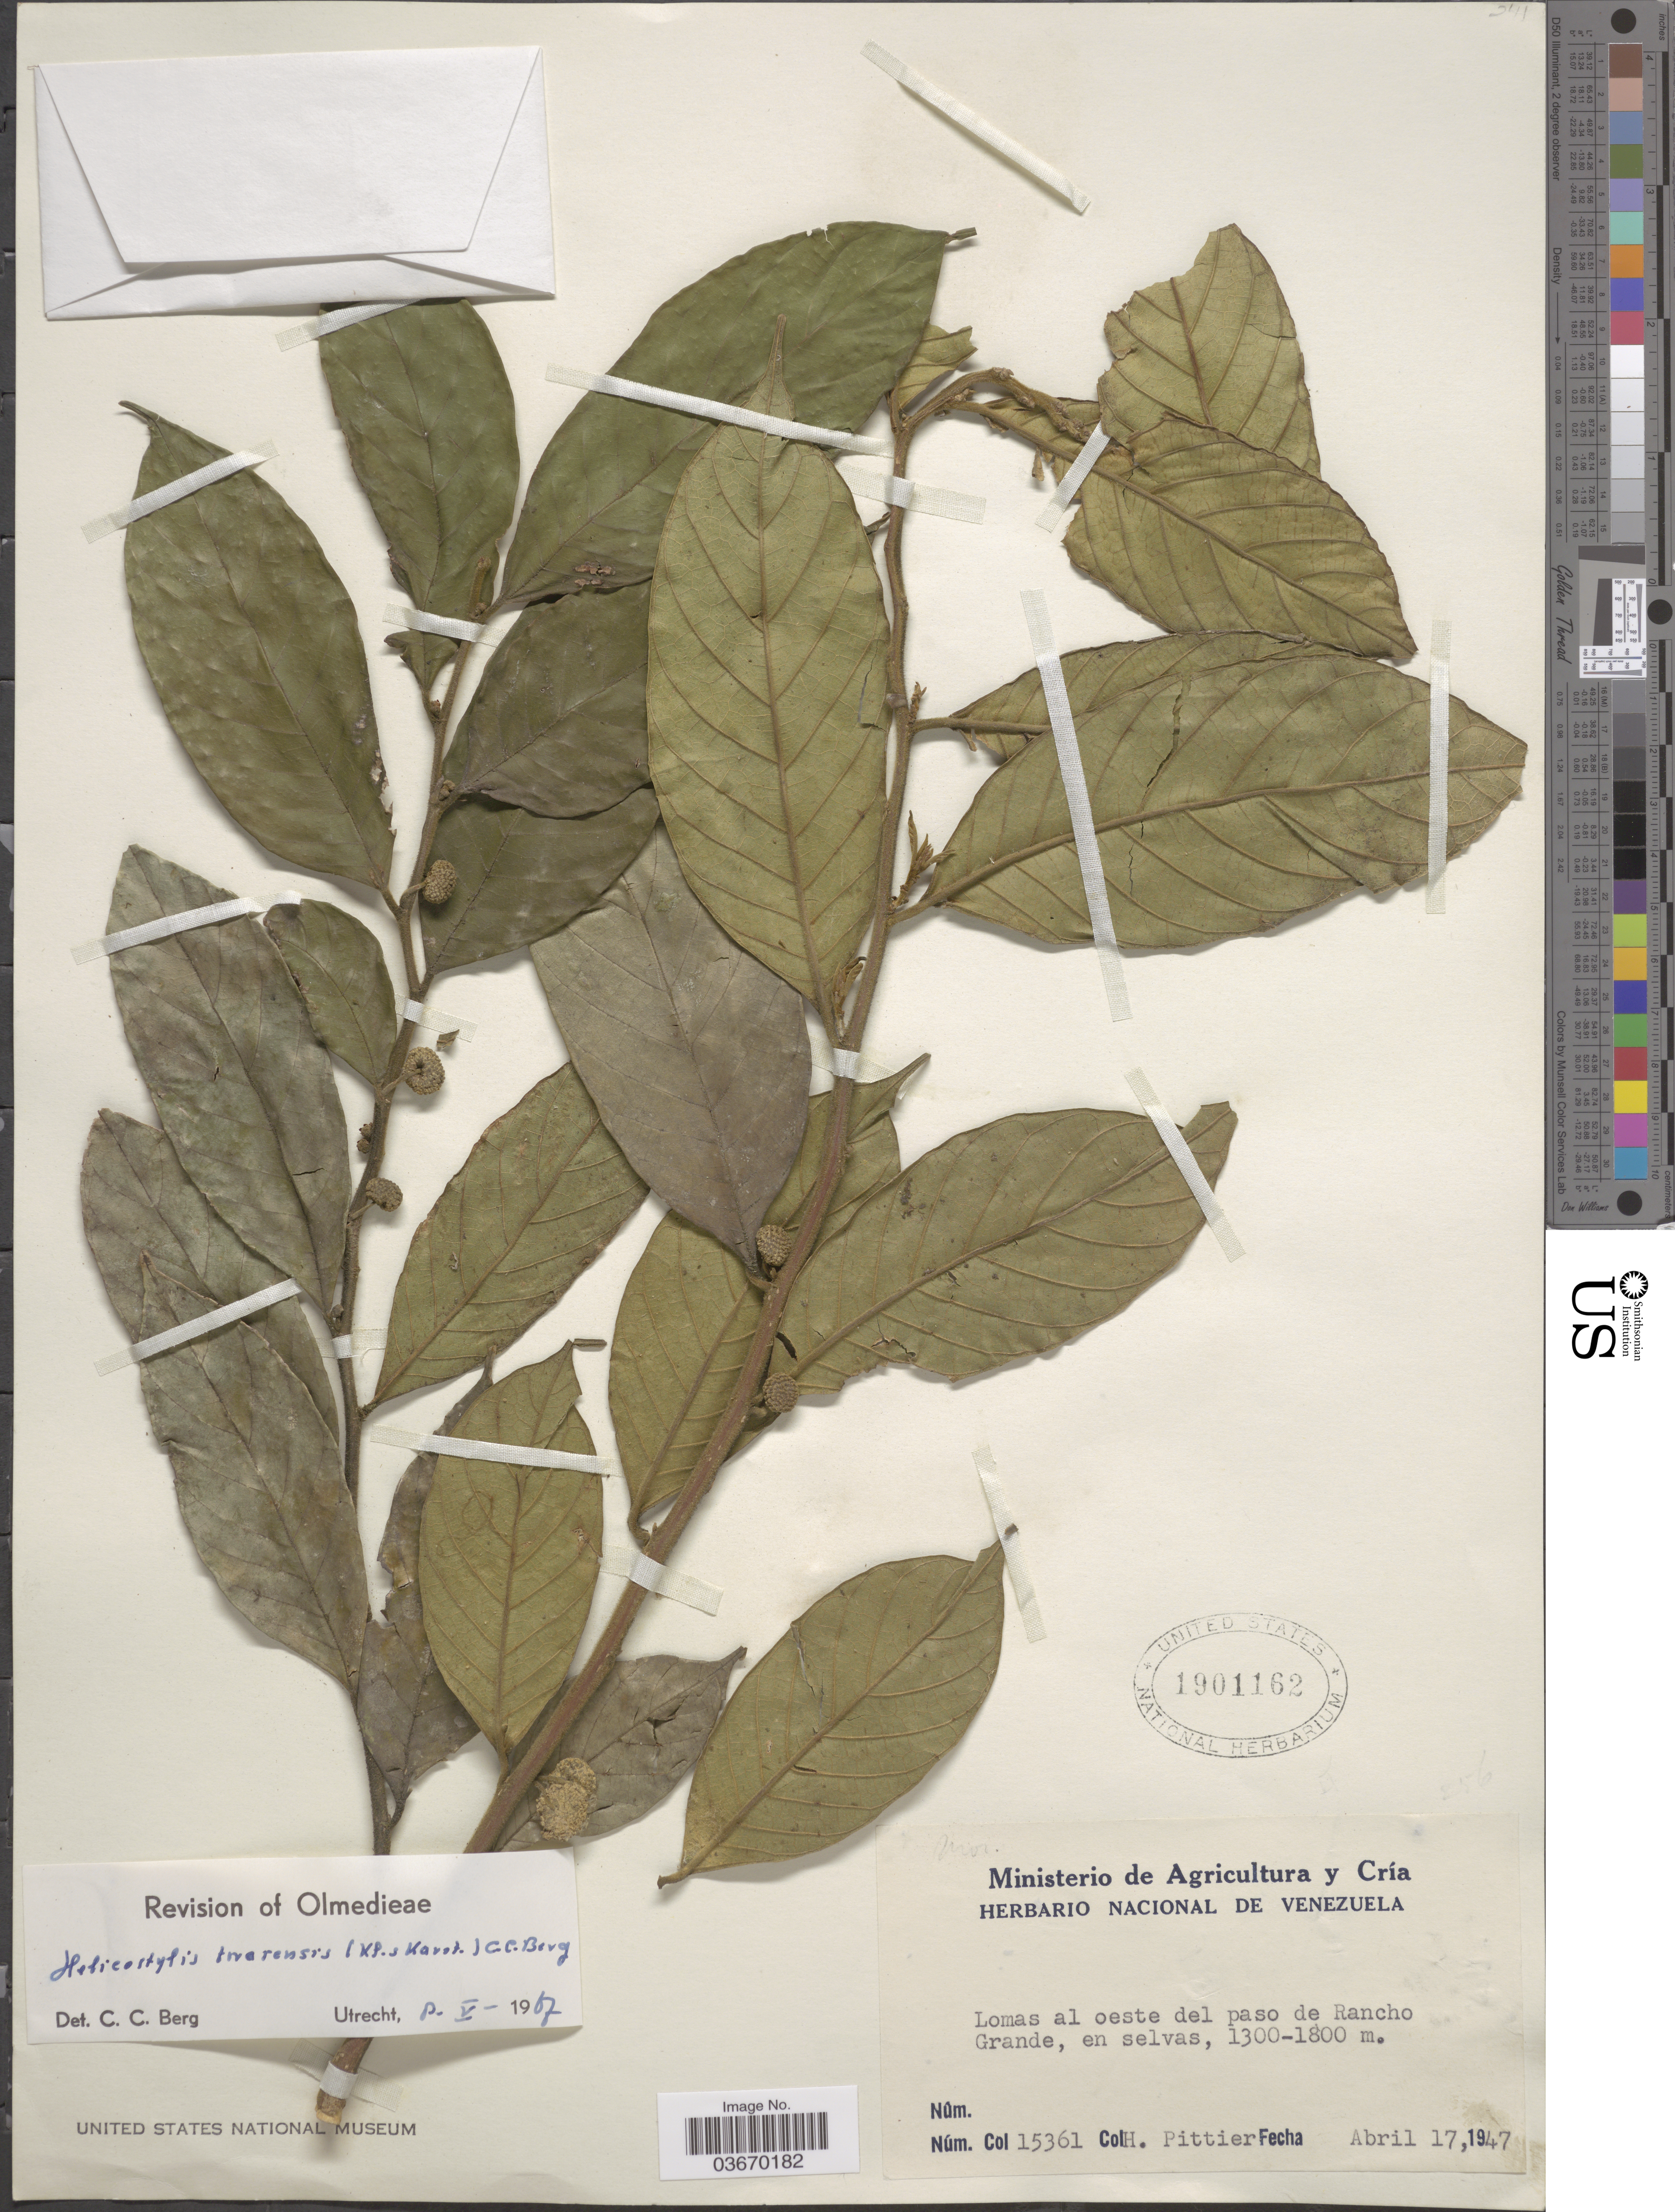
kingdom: Plantae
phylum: Tracheophyta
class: Magnoliopsida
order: Rosales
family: Moraceae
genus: Helicostylis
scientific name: Helicostylis tovarensis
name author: (Klotzsch & H. Karst.) C.C. Berg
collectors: H. F. Pittier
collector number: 15361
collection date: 1947-04-17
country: Venezuela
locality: Lomas al oeste del paso de Rancho Grande, en selvas.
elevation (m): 1300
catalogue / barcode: US 1901162